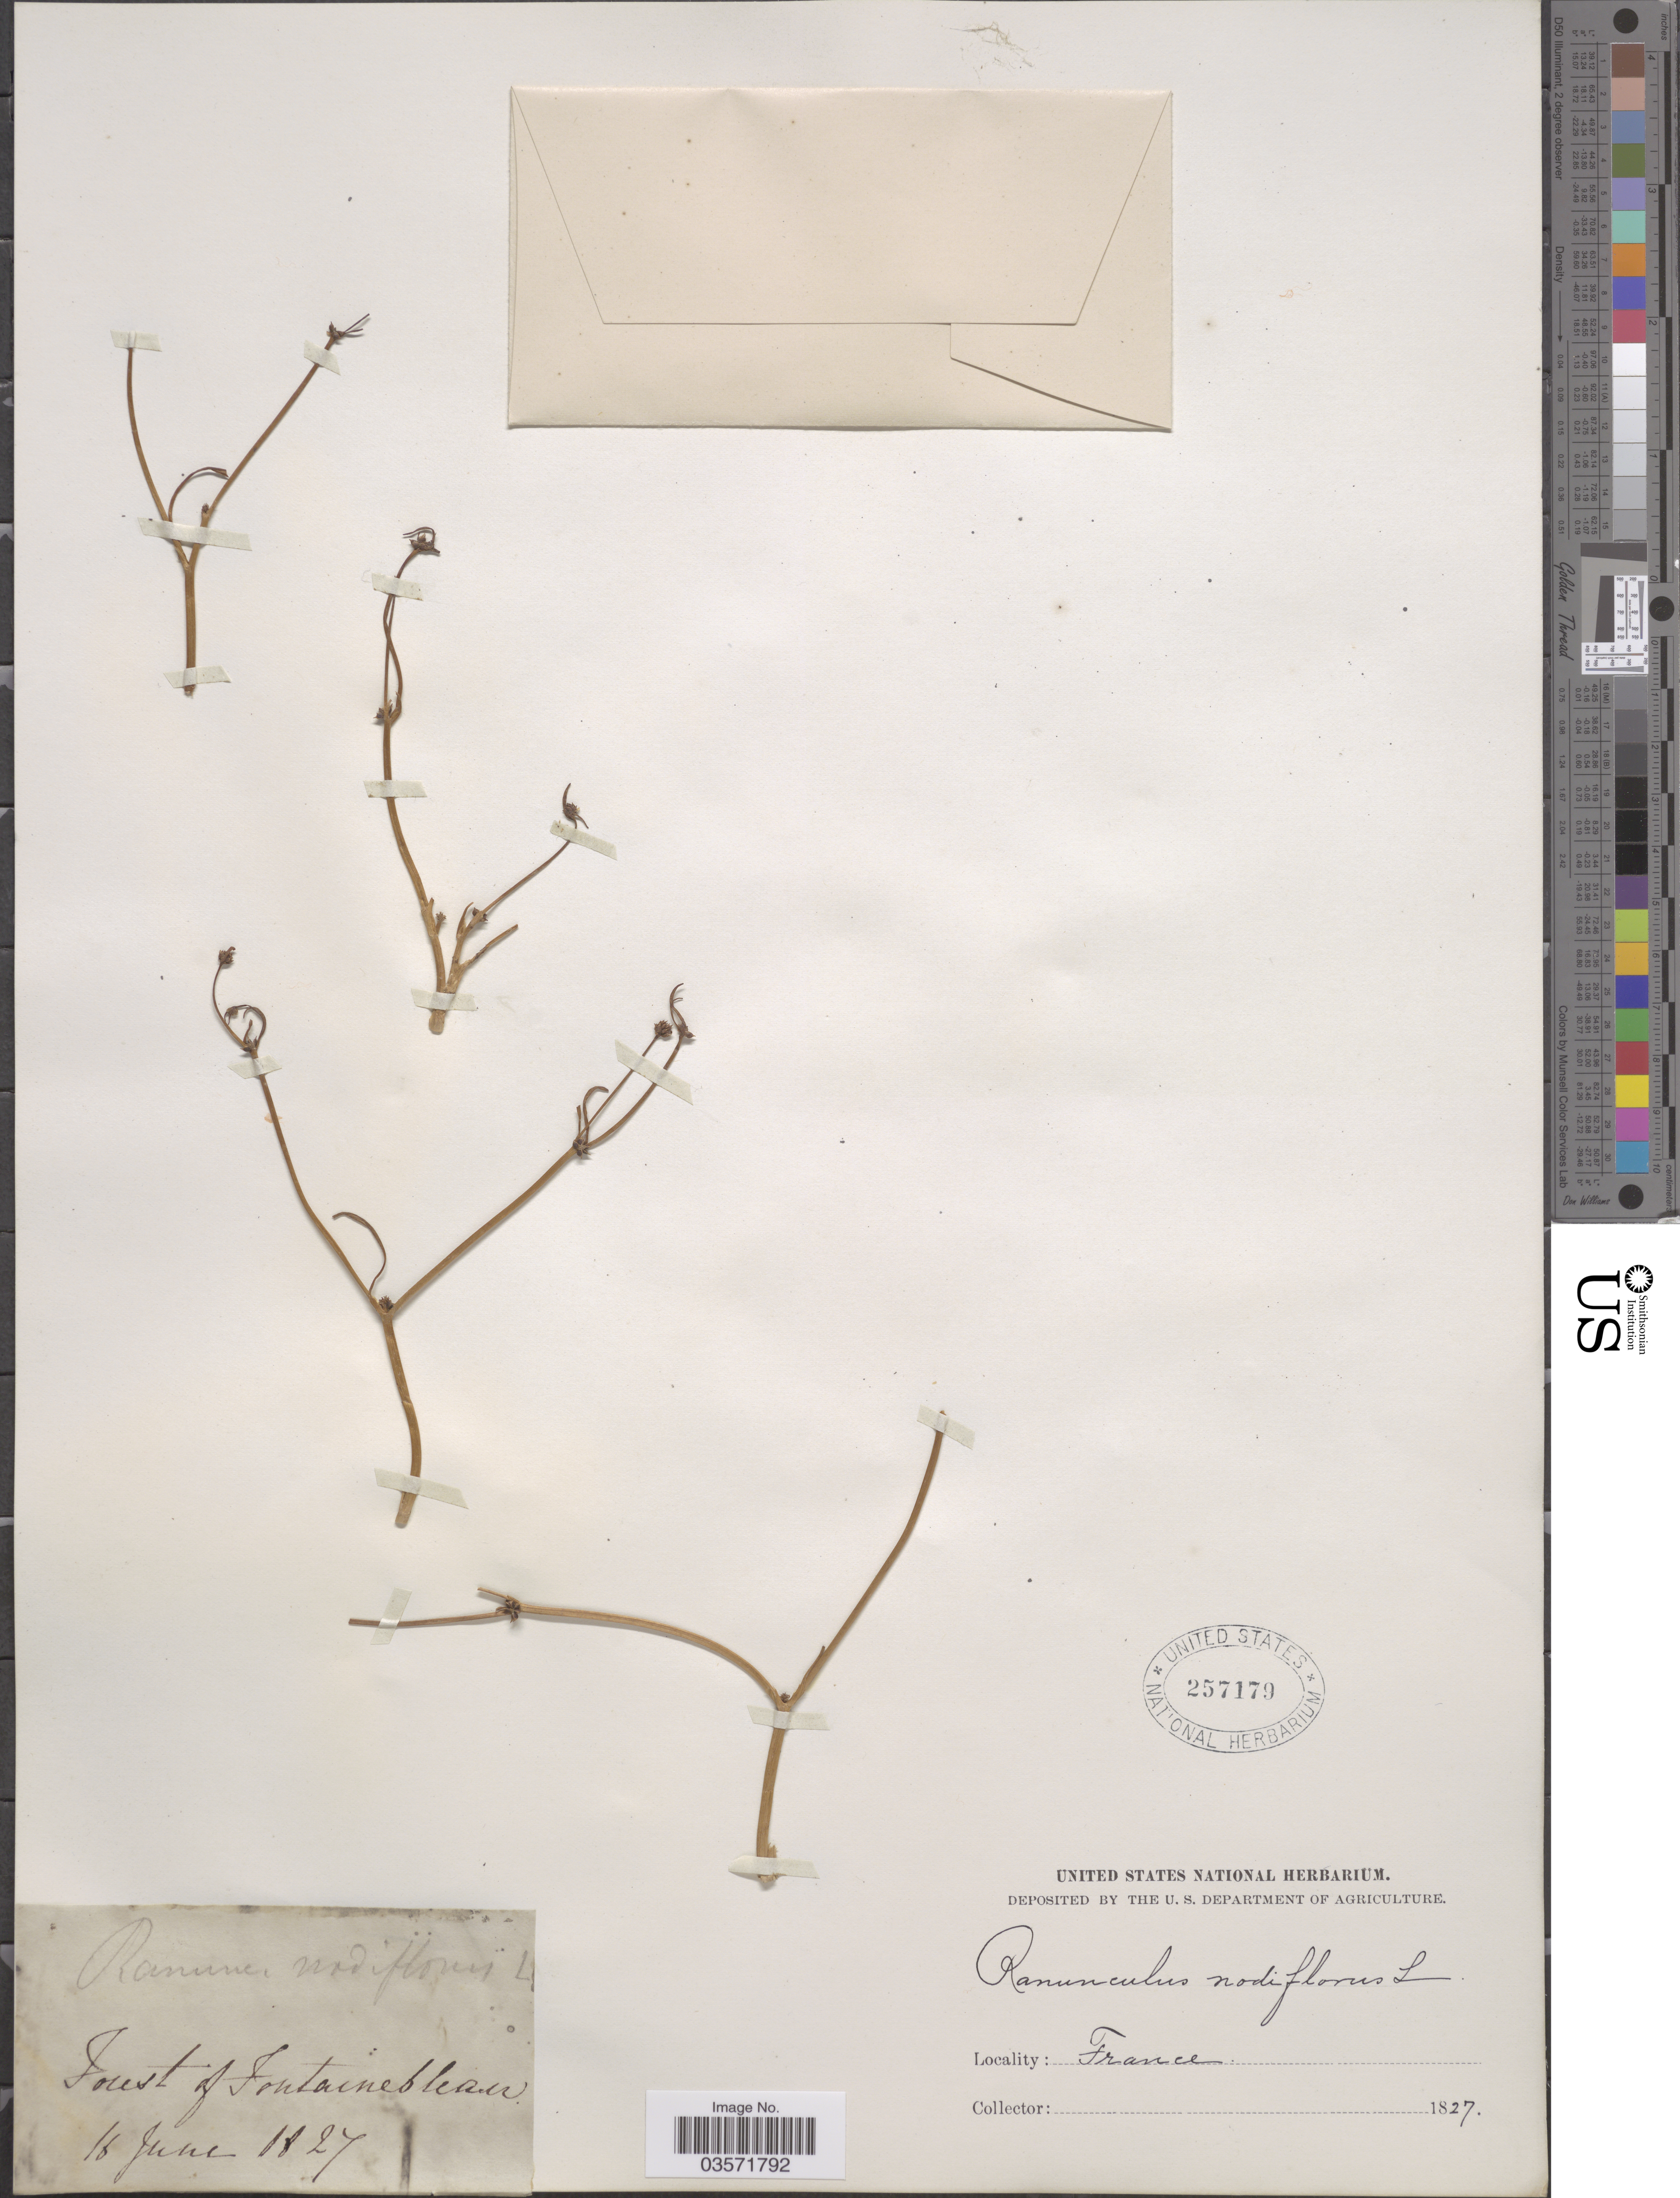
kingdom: Plantae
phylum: Tracheophyta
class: Magnoliopsida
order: Ranunculales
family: Ranunculaceae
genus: Ranunculus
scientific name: Ranunculus nodiflorus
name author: L.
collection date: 1827-06-16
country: France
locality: Forest of Fontainebleau.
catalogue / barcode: US 257179